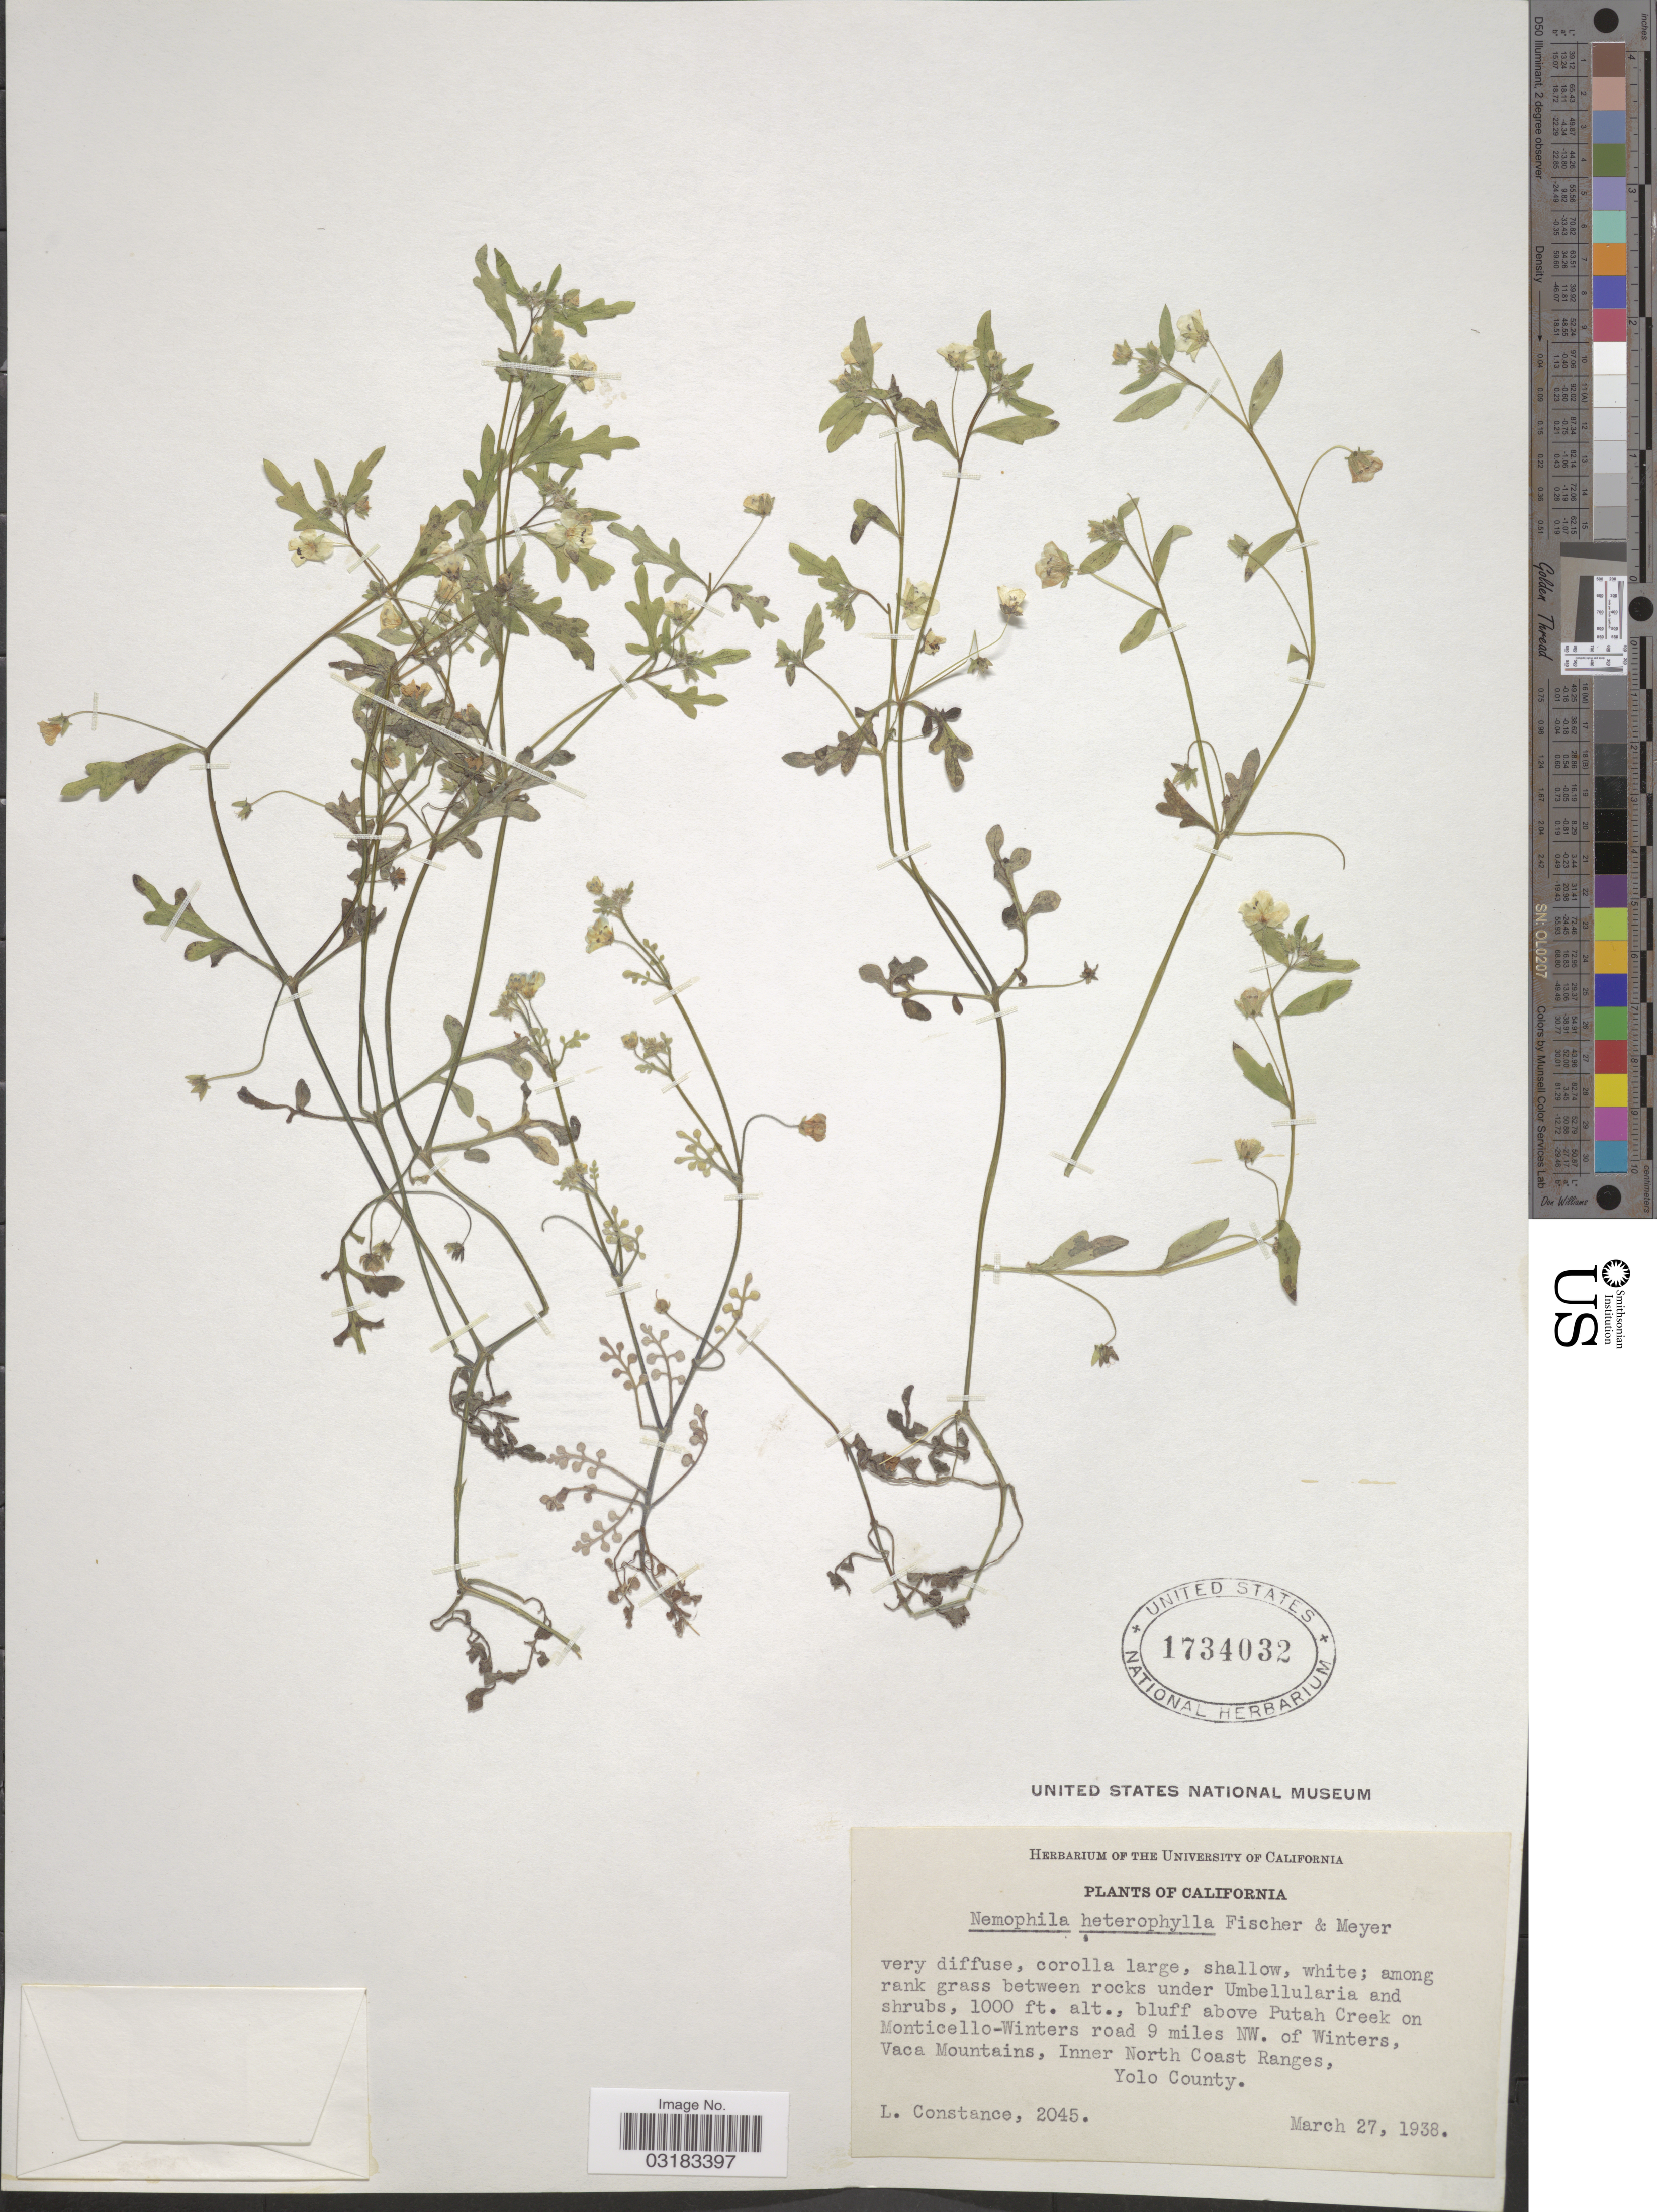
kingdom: Plantae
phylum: Tracheophyta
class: Magnoliopsida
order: Boraginales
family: Hydrophyllaceae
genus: Nemophila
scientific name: Nemophila heterophylla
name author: Fisch. & C.A. Mey.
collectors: L. Constance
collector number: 2045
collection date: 1938-03-27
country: United States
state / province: California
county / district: Yolo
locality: Bluff above Putah Creek on Monticello-Winters road 9 miles NW. of Winters, Vaca Mountains, Inner North Coast Ranges, Yolo County.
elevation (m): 305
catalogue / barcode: US 1734032